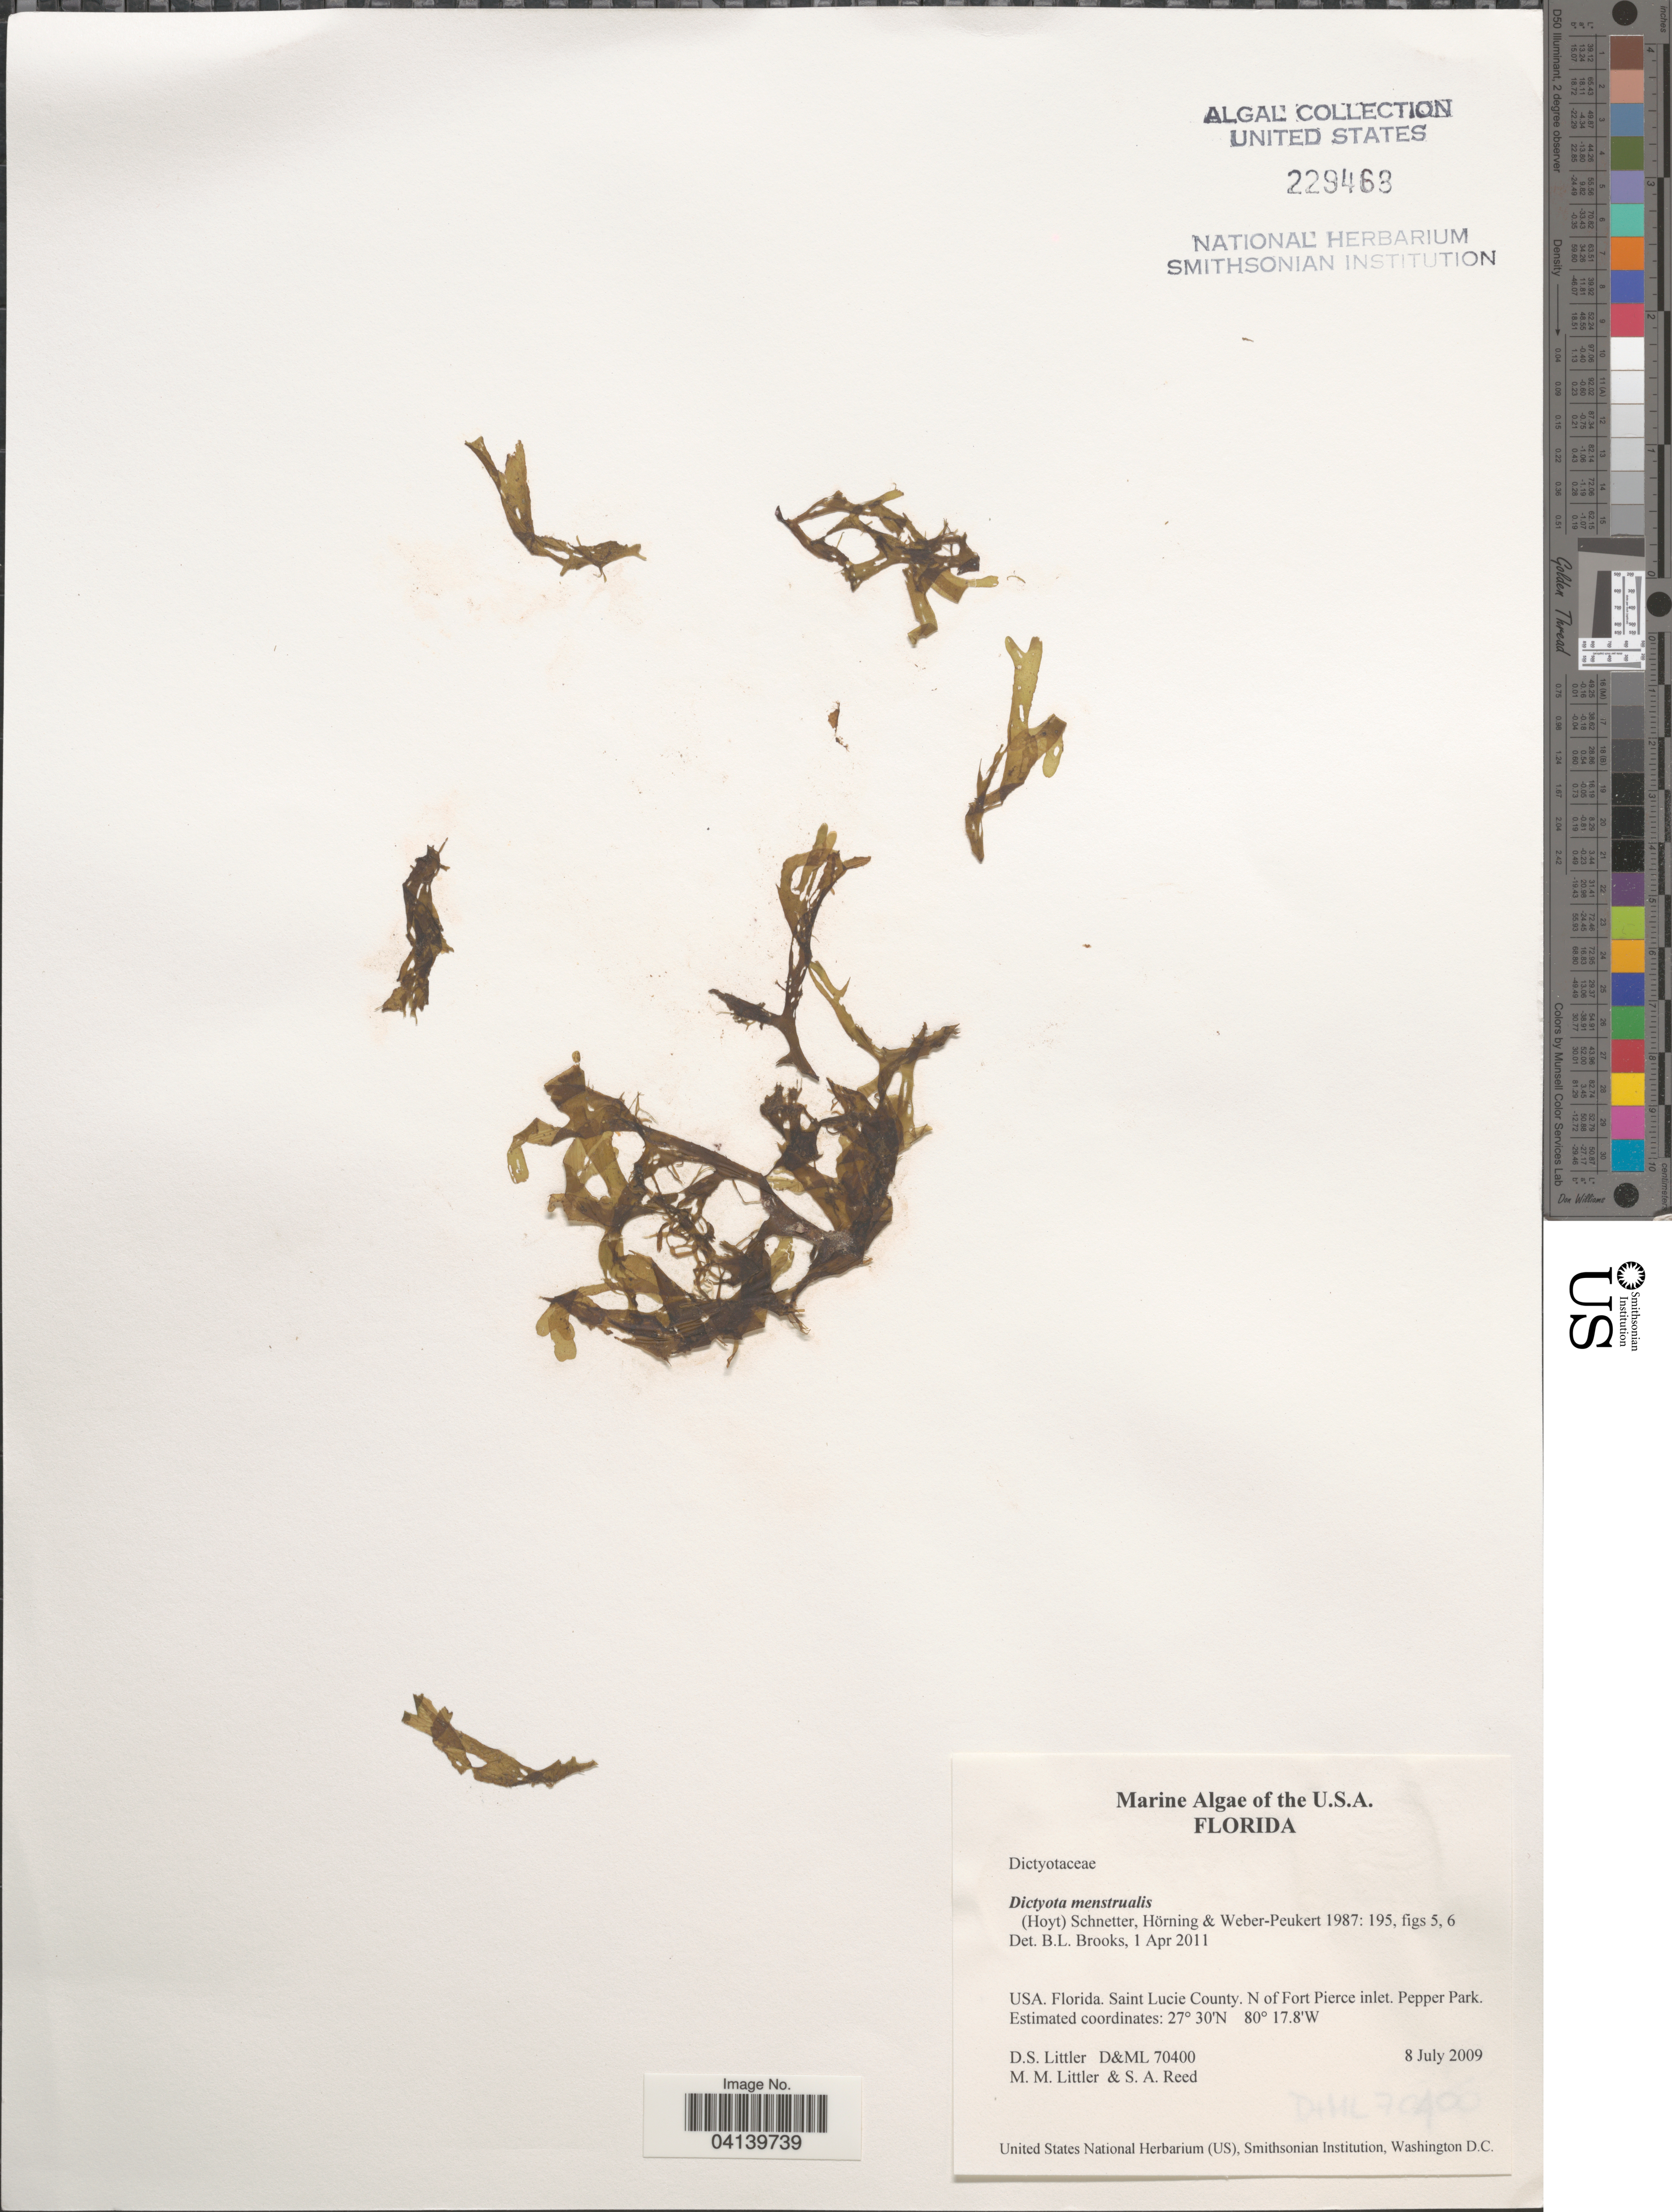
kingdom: Chromista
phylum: Ochrophyta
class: Phaeophyceae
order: Dictyotales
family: Dictyotaceae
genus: Dictyota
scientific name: Dictyota menstrualis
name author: (Hoyt) Schnetter et al.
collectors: D. S. Littler & S. Reed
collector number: D&ML 70400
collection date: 2009-07-08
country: United States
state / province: Florida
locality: Saint Lucie County. N of Fort Pierce inlet. Pepper Park.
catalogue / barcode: US 229468